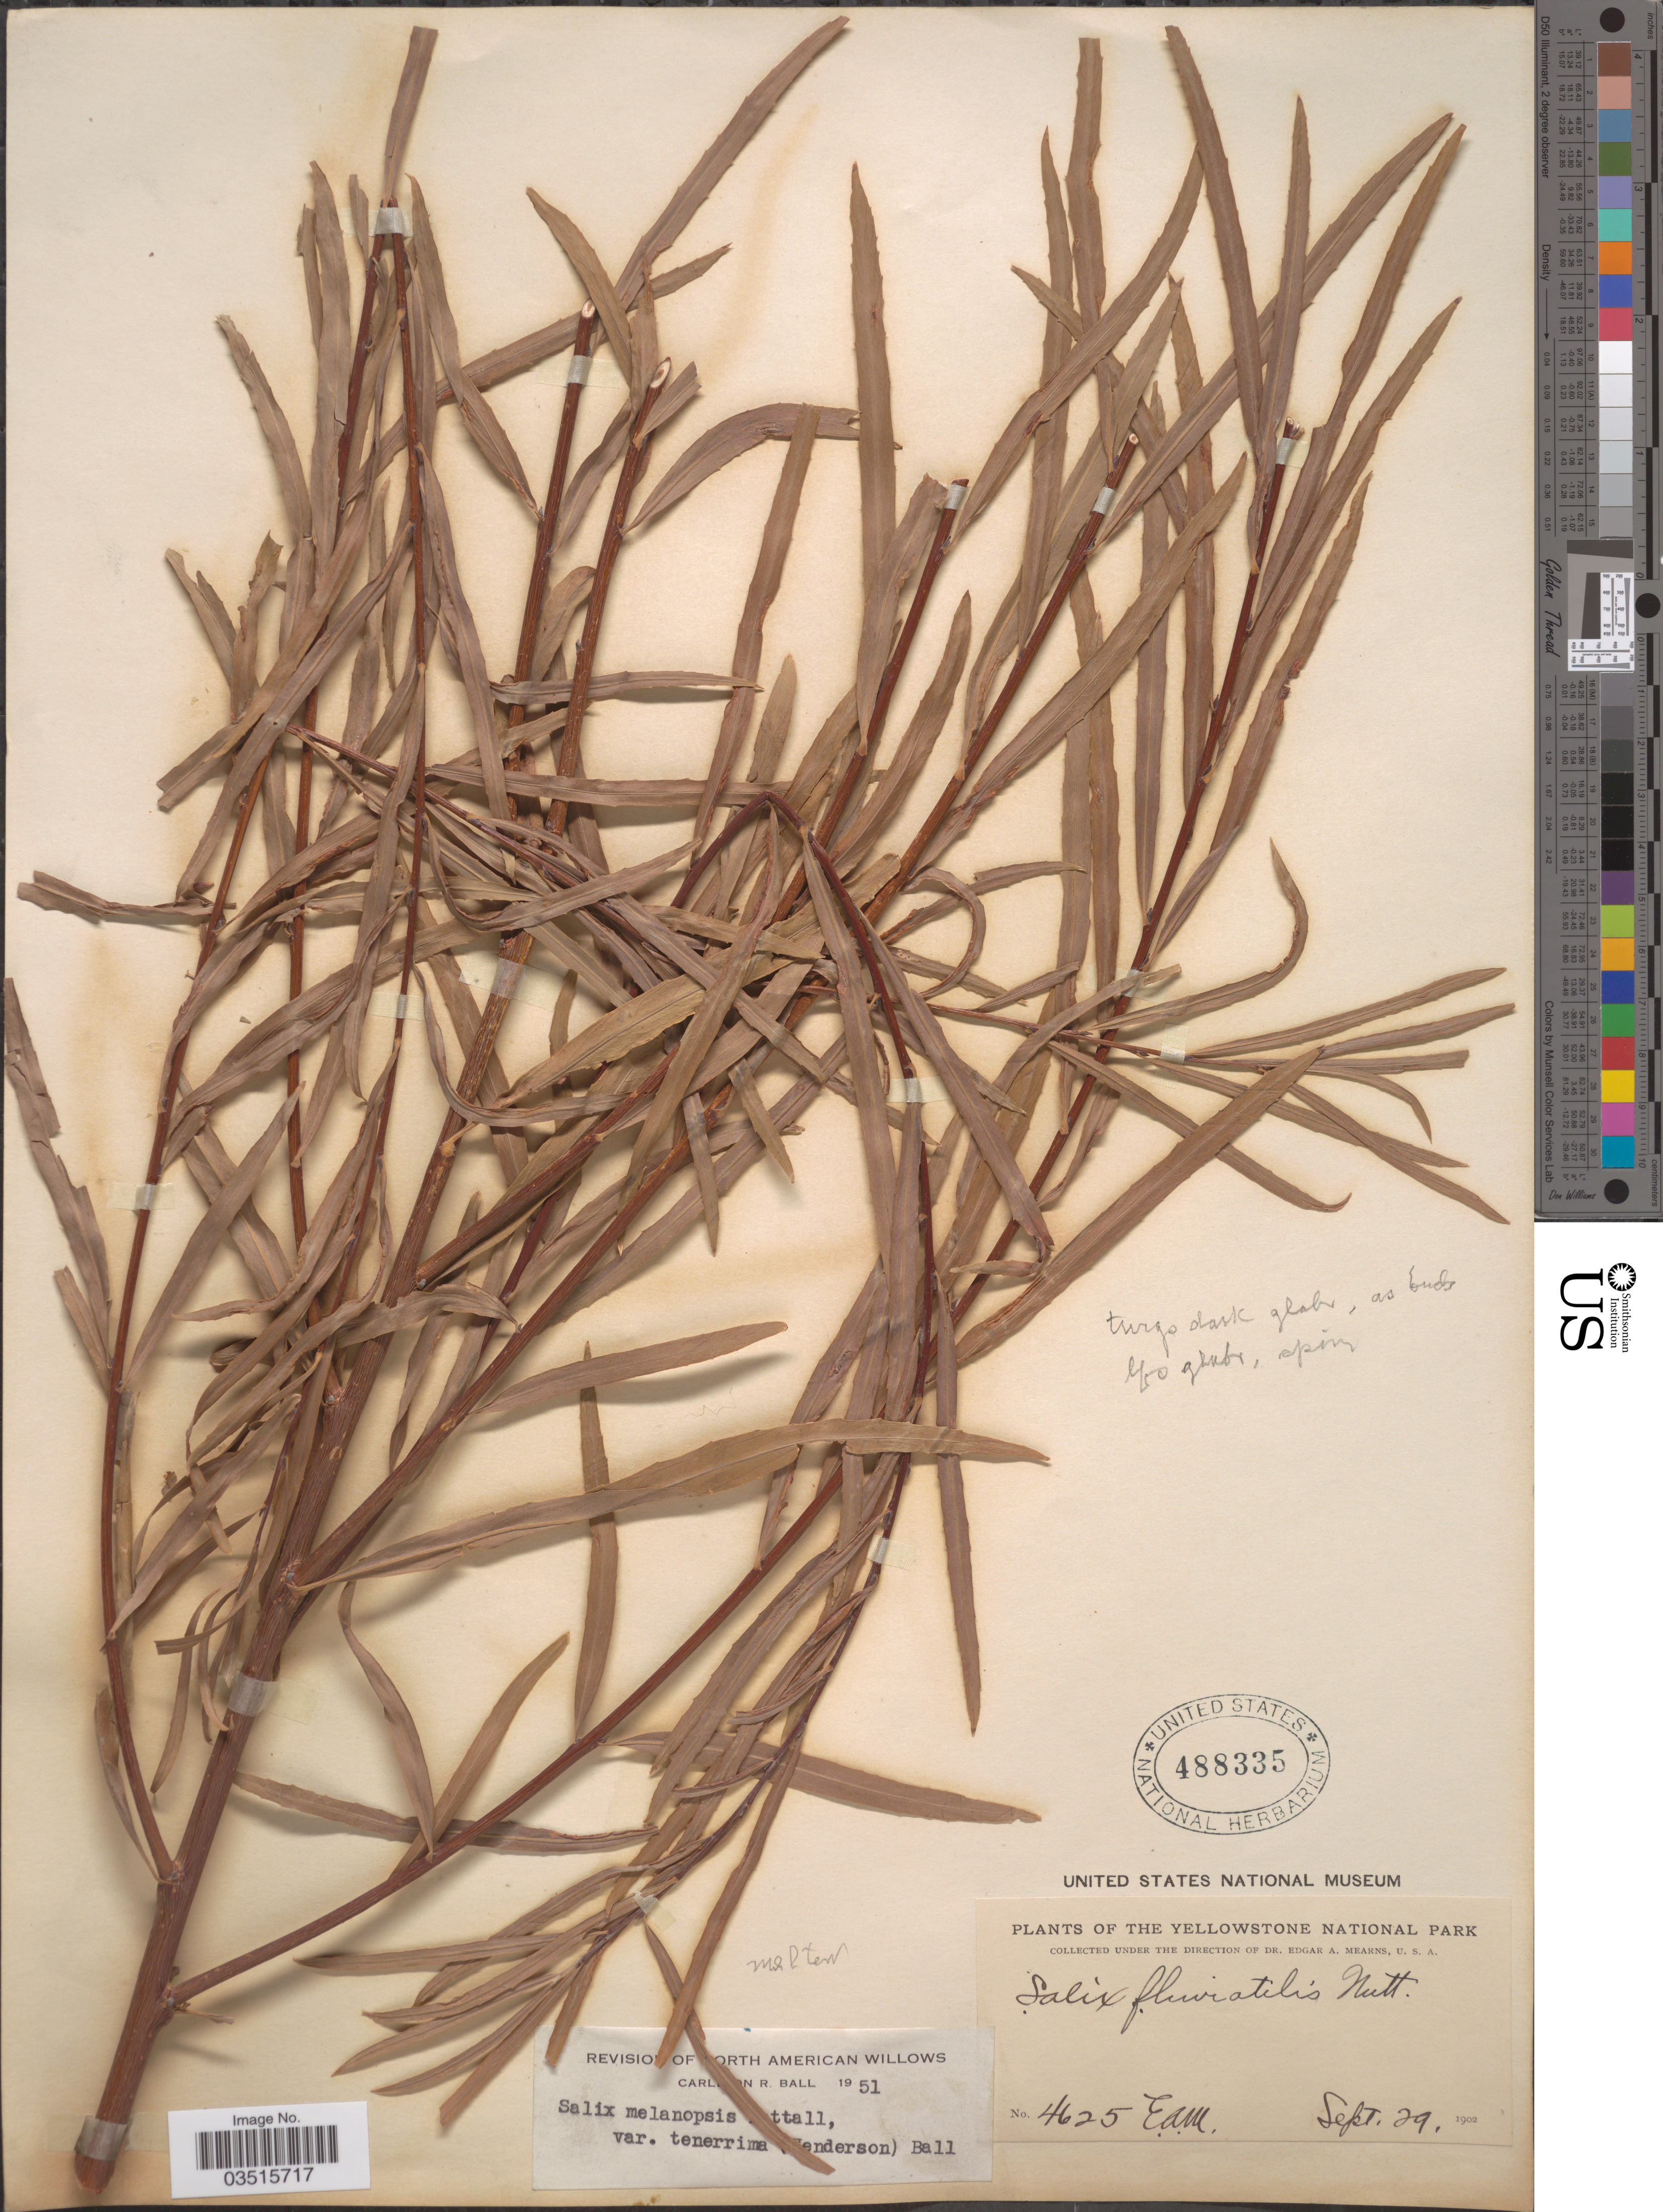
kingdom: Plantae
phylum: Tracheophyta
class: Magnoliopsida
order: Malpighiales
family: Salicaceae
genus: Salix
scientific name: Salix melanopsis var. tenerrima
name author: (L.F. Hend.) C.R. Ball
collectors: E. A. Mearns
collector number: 4625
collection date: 1902-09-29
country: United States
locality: The Yellowstone National Park.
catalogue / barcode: US 488335